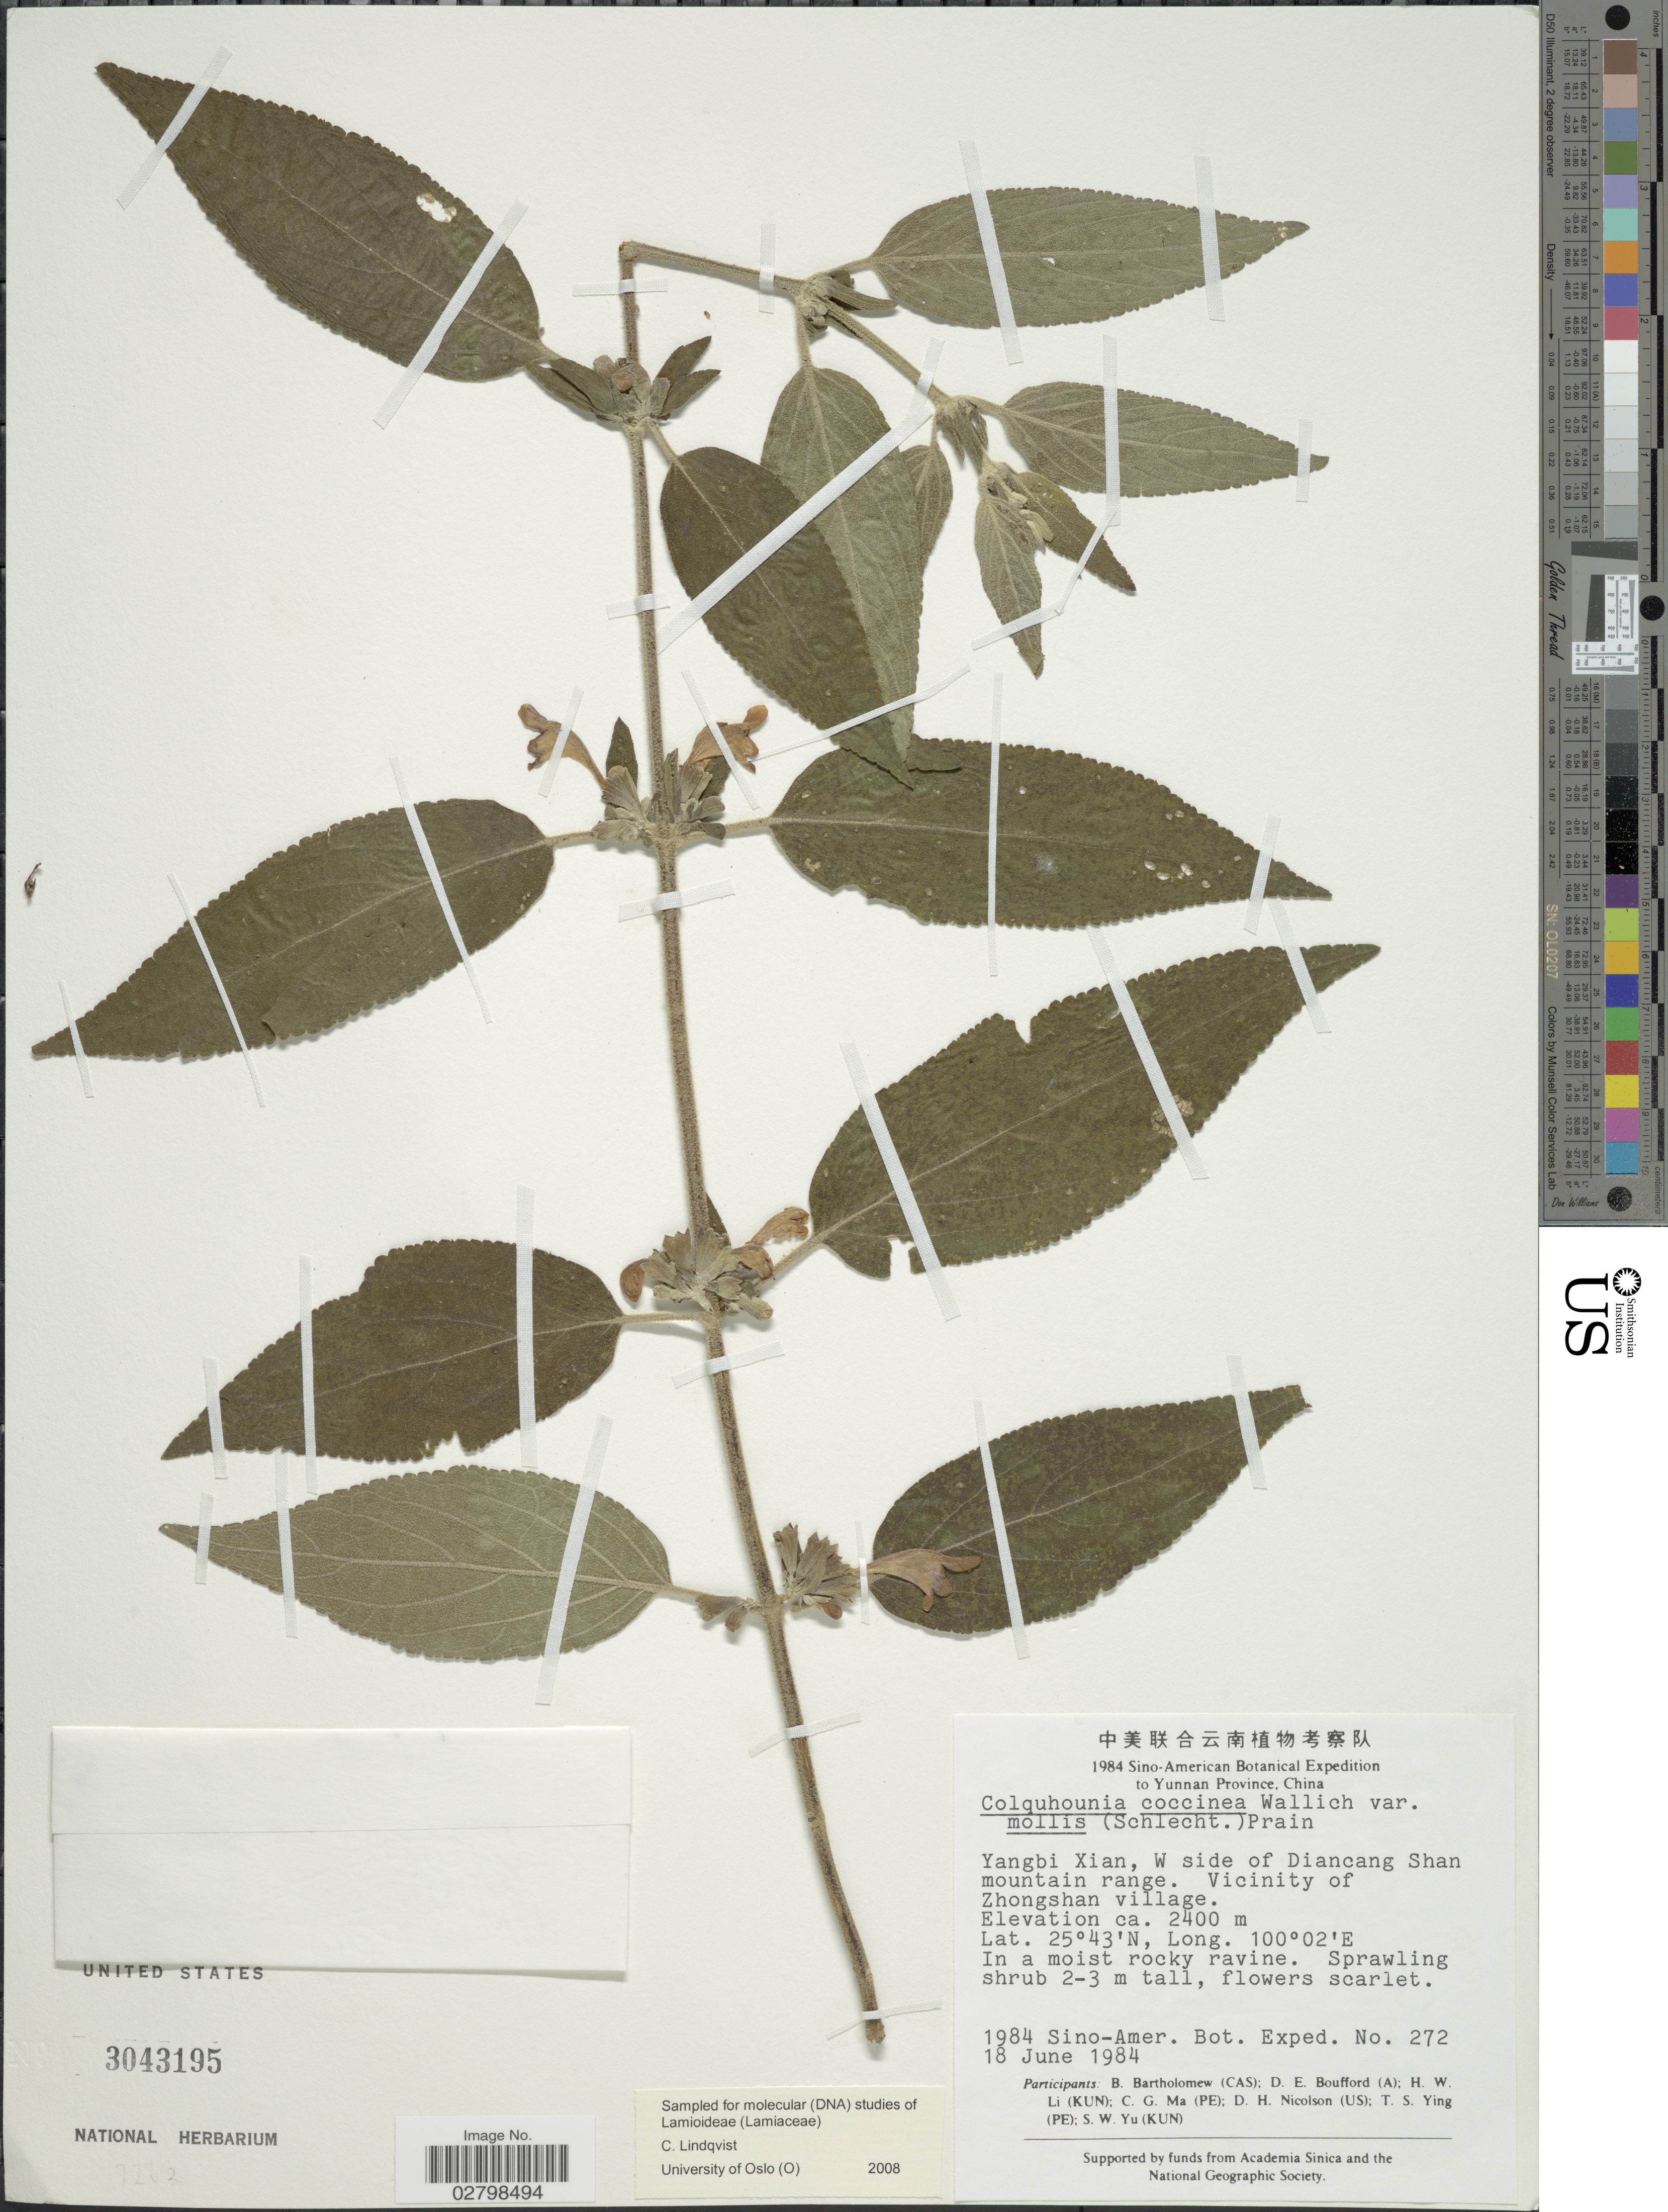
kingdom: Plantae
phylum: Tracheophyta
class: Magnoliopsida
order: Lamiales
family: Lamiaceae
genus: Colquhounia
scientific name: Colquhounia coccinea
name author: Wall.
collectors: Sino-Amer. Bot. Exped. 1984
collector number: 272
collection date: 1984-06-18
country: China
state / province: Yunnan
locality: Yangbi Xian, W side of Diancang Shan mountain range. Vicinity of Zhongsan village.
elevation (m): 2400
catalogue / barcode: US 3043195